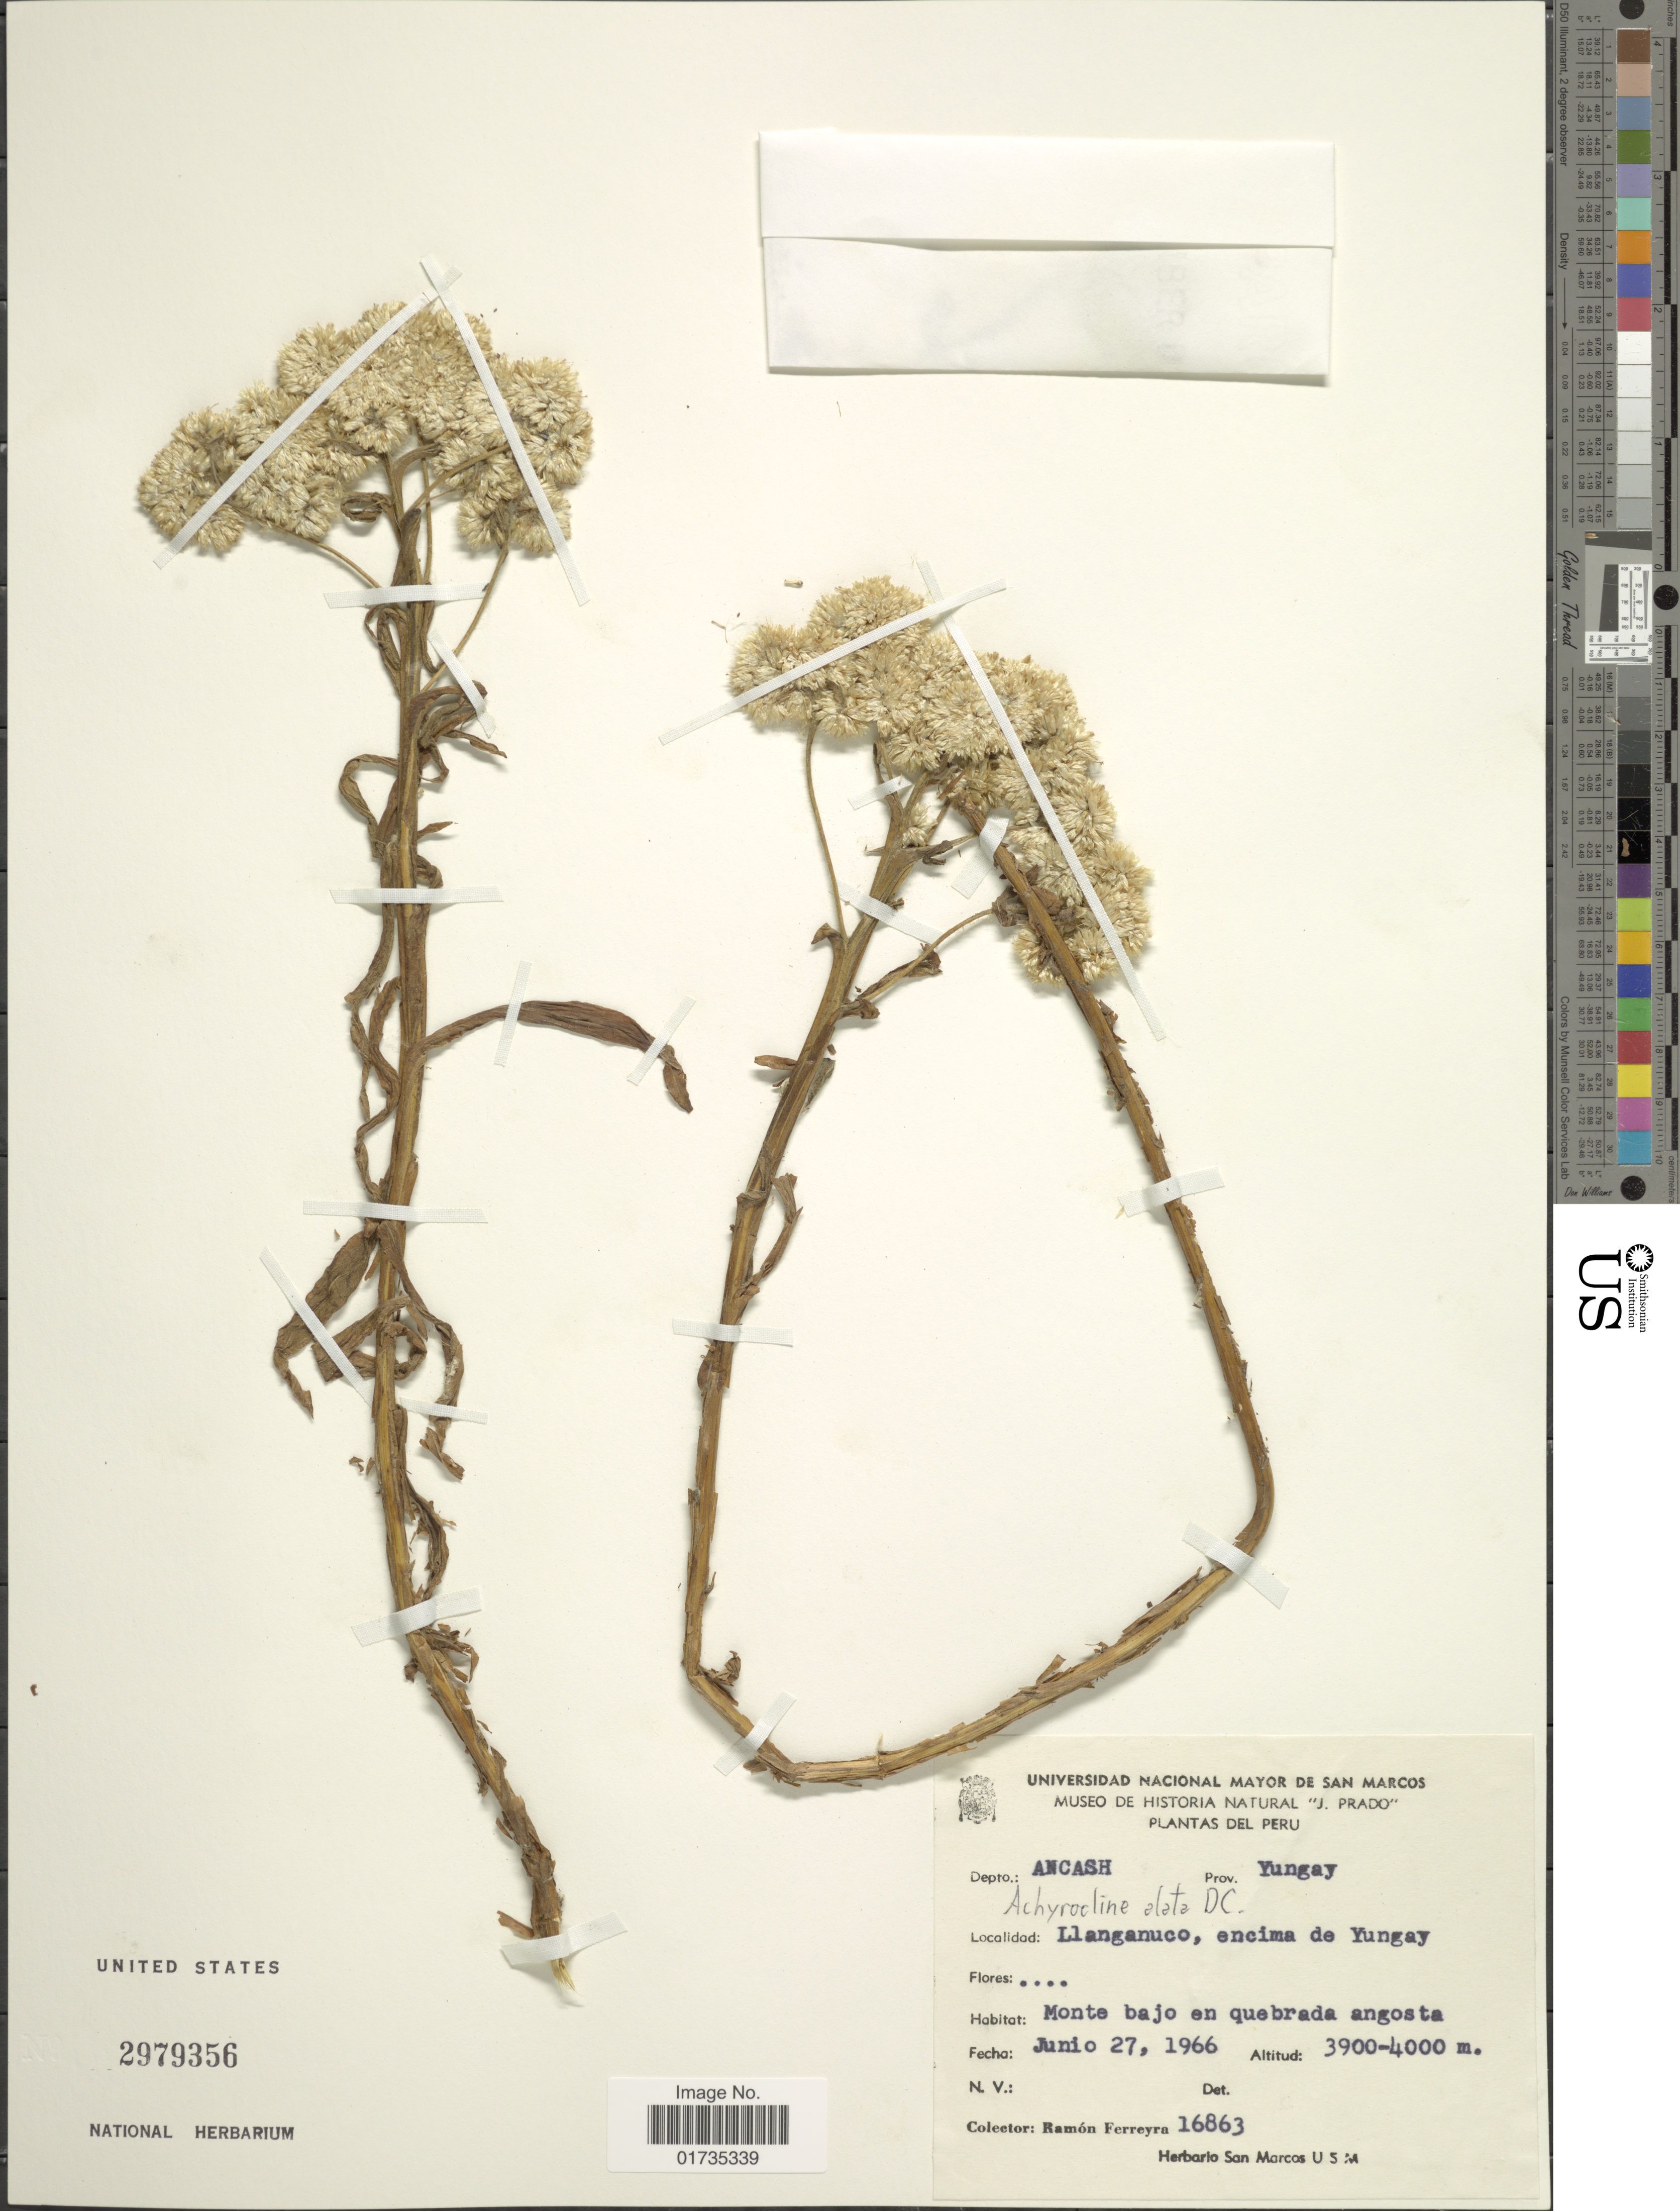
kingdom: Plantae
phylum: Tracheophyta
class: Magnoliopsida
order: Asterales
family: Asteraceae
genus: Achyrocline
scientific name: Achyrocline alata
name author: (Kunth) DC.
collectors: R. A. Ferreyra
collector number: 16863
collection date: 1966-06-27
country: Peru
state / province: Ancash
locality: Depto.: Ancash. Prov. Yungay. Llanganuco, encima de Yungay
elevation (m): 3900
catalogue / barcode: US 2979356